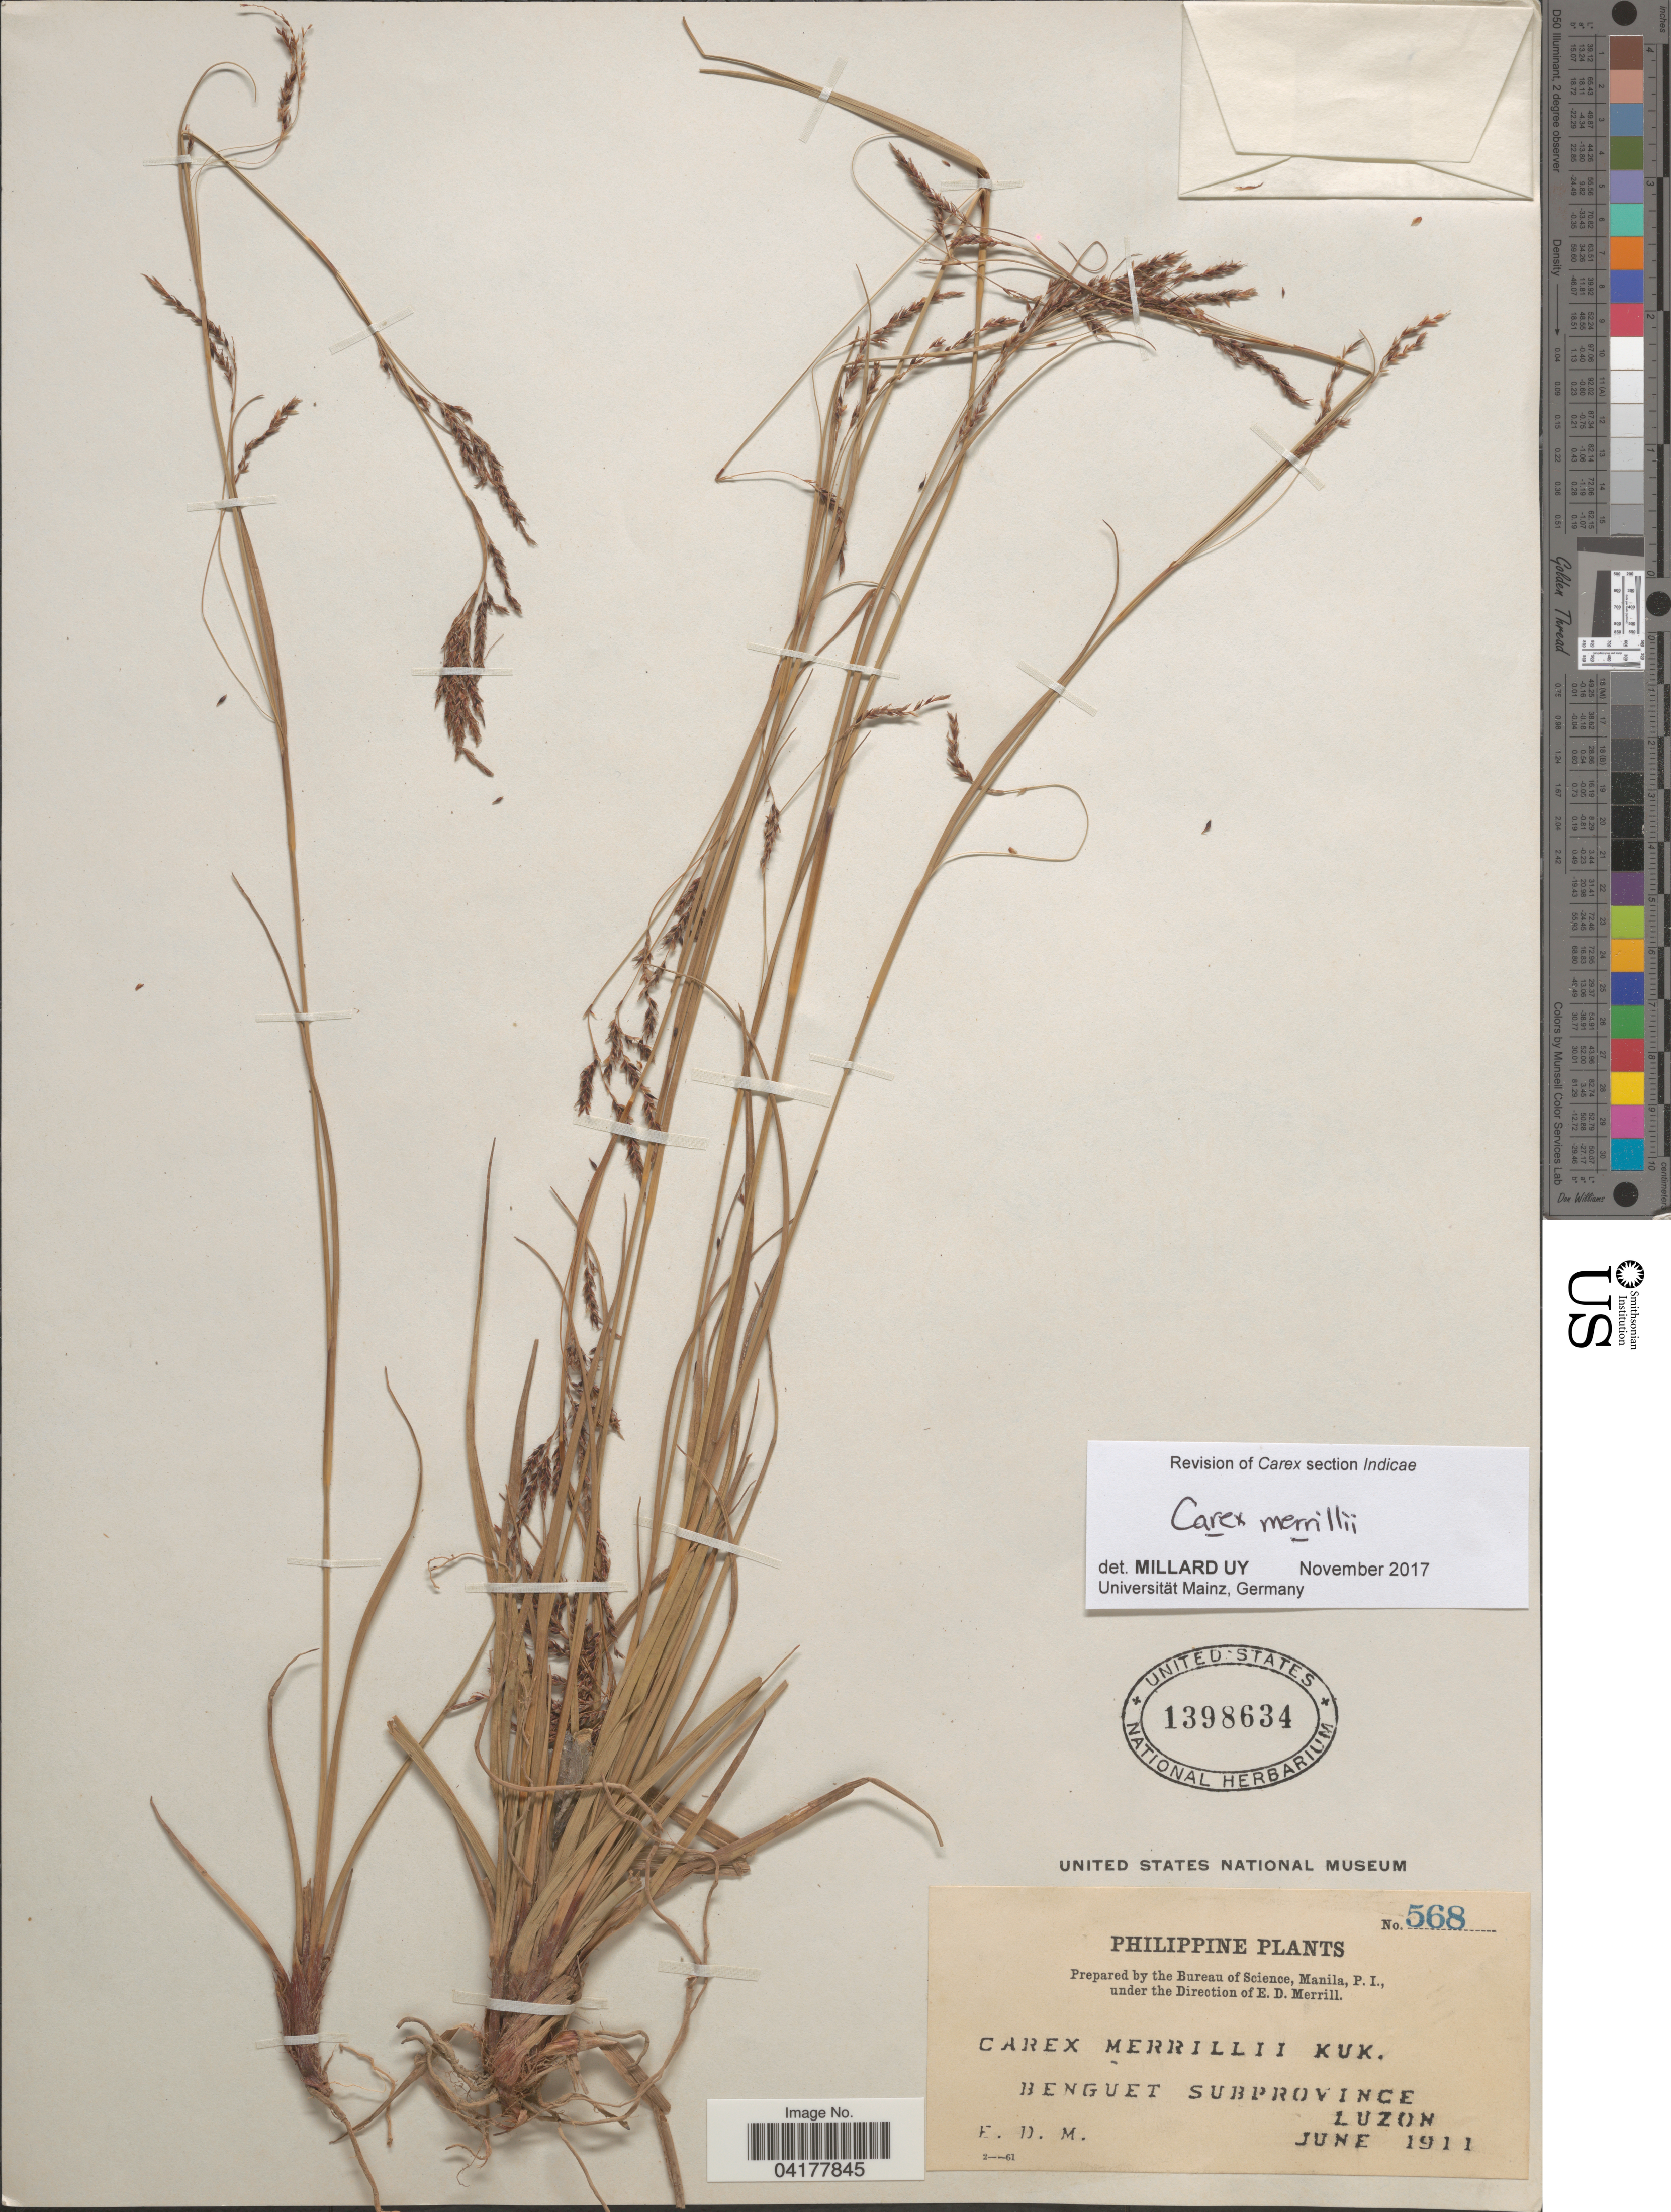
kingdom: Plantae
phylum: Tracheophyta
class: Liliopsida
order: Poales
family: Cyperaceae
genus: Carex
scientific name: Carex merrillii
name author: Kük.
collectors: E. D. Merrill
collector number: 568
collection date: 1911-06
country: Philippines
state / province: Cordillera (Administrative Region)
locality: Benguet Subprovince. Luzon.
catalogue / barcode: US 1398634